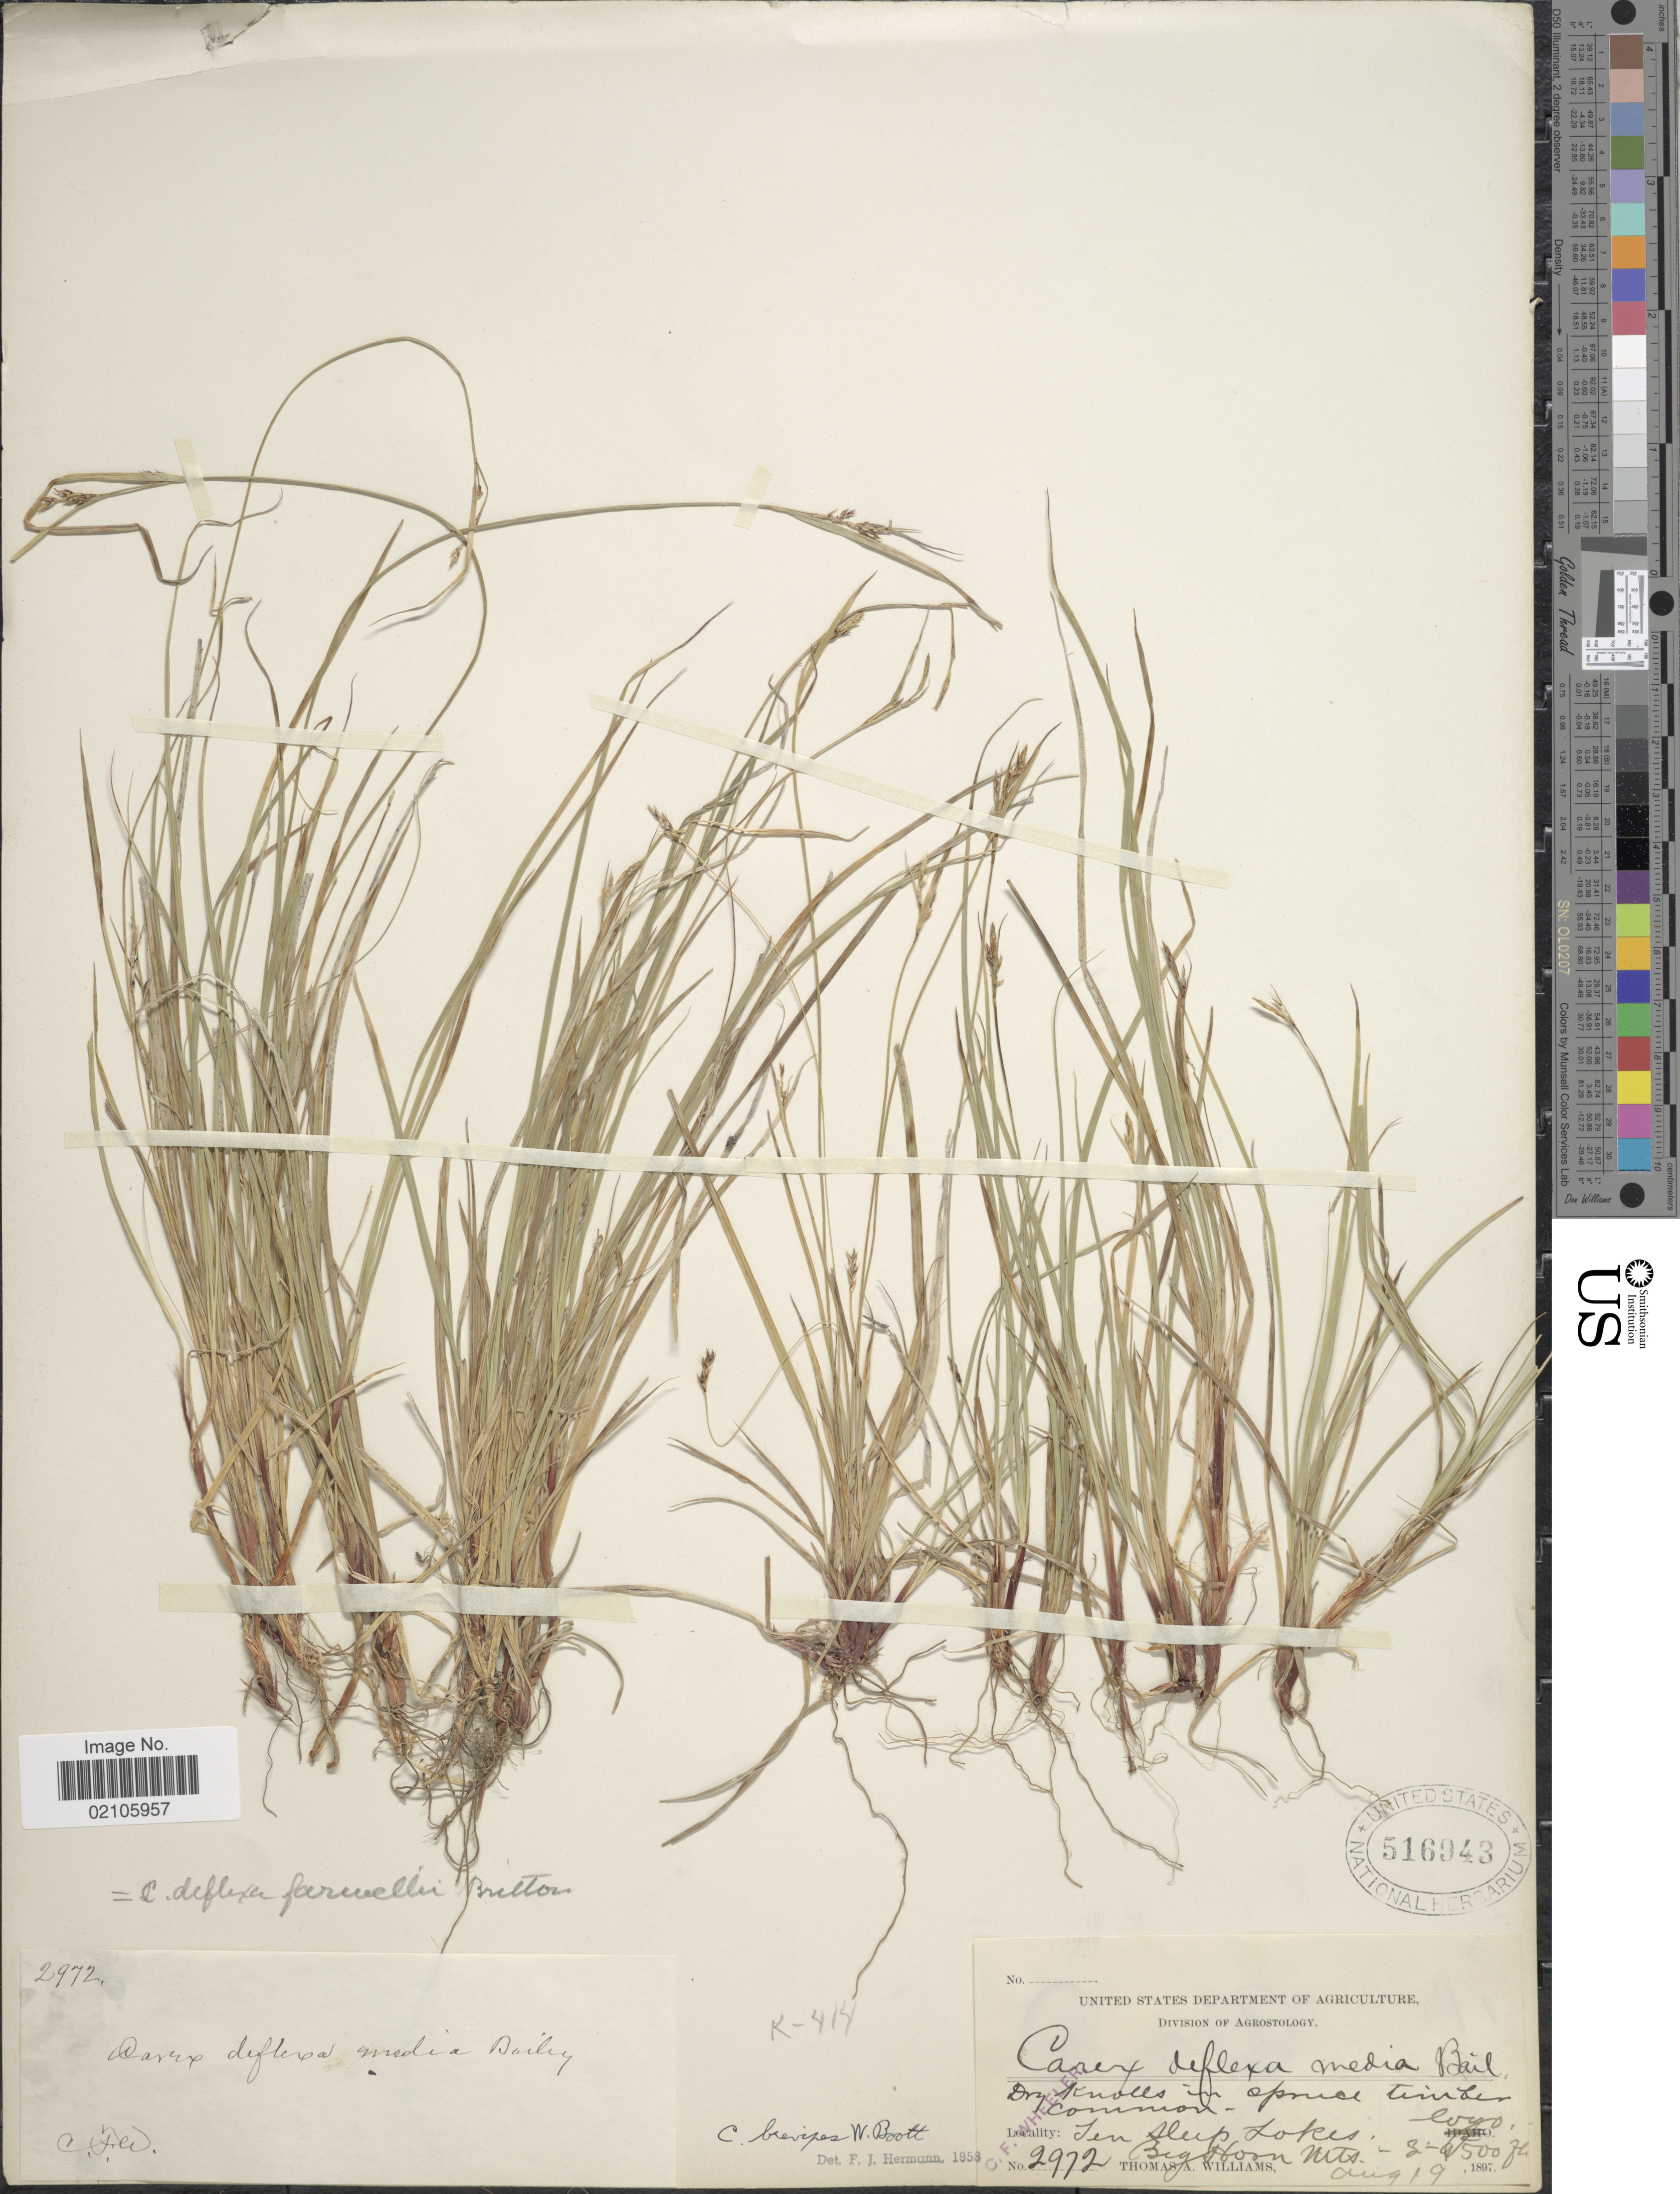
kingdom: Plantae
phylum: Tracheophyta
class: Liliopsida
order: Poales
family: Cyperaceae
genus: Carex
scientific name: Carex rossii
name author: Boott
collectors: T. A. Williams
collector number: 2972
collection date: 1897-08-19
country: United States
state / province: Wyoming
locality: Tensleep Lakes, Big Horn Mts.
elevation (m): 914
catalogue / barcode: US 516943